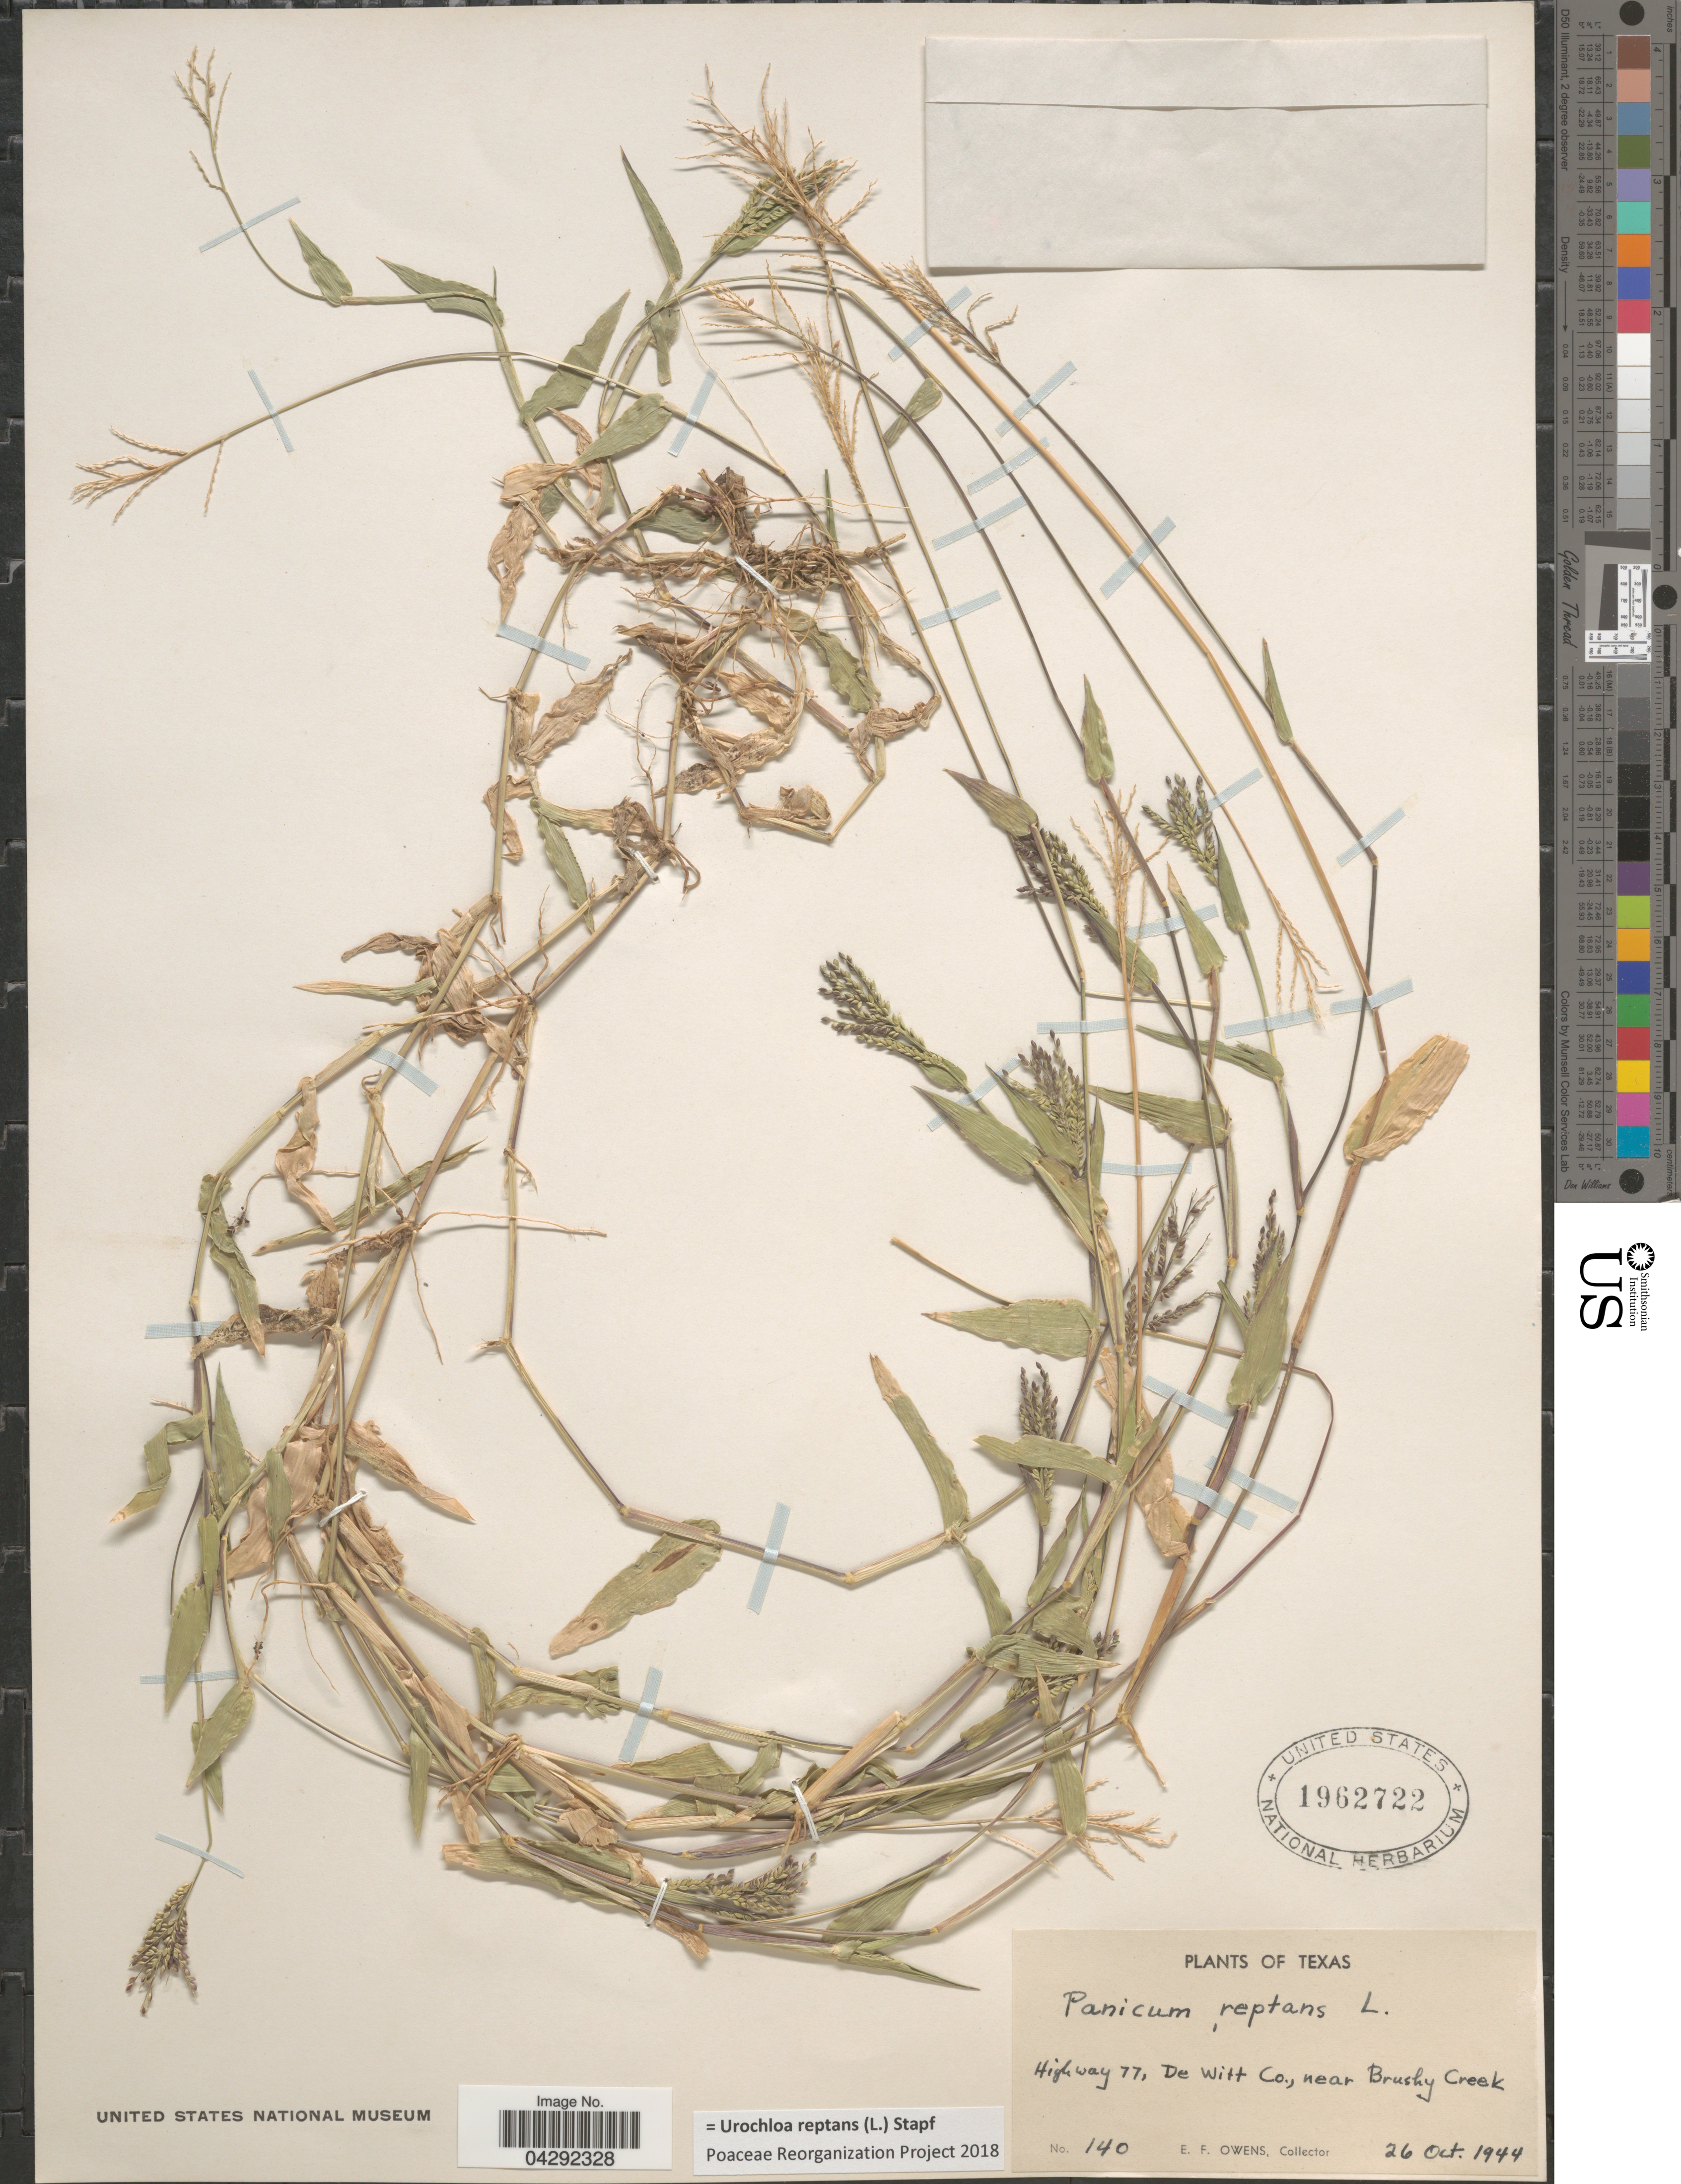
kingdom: Plantae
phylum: Tracheophyta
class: Liliopsida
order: Poales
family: Poaceae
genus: Urochloa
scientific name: Urochloa reptans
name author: (L.) Stapf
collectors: E. Owens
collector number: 140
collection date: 1944-10-26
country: United States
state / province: Texas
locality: Highway 77, De Witt Co., near Brushy Creek.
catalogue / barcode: US 1962722